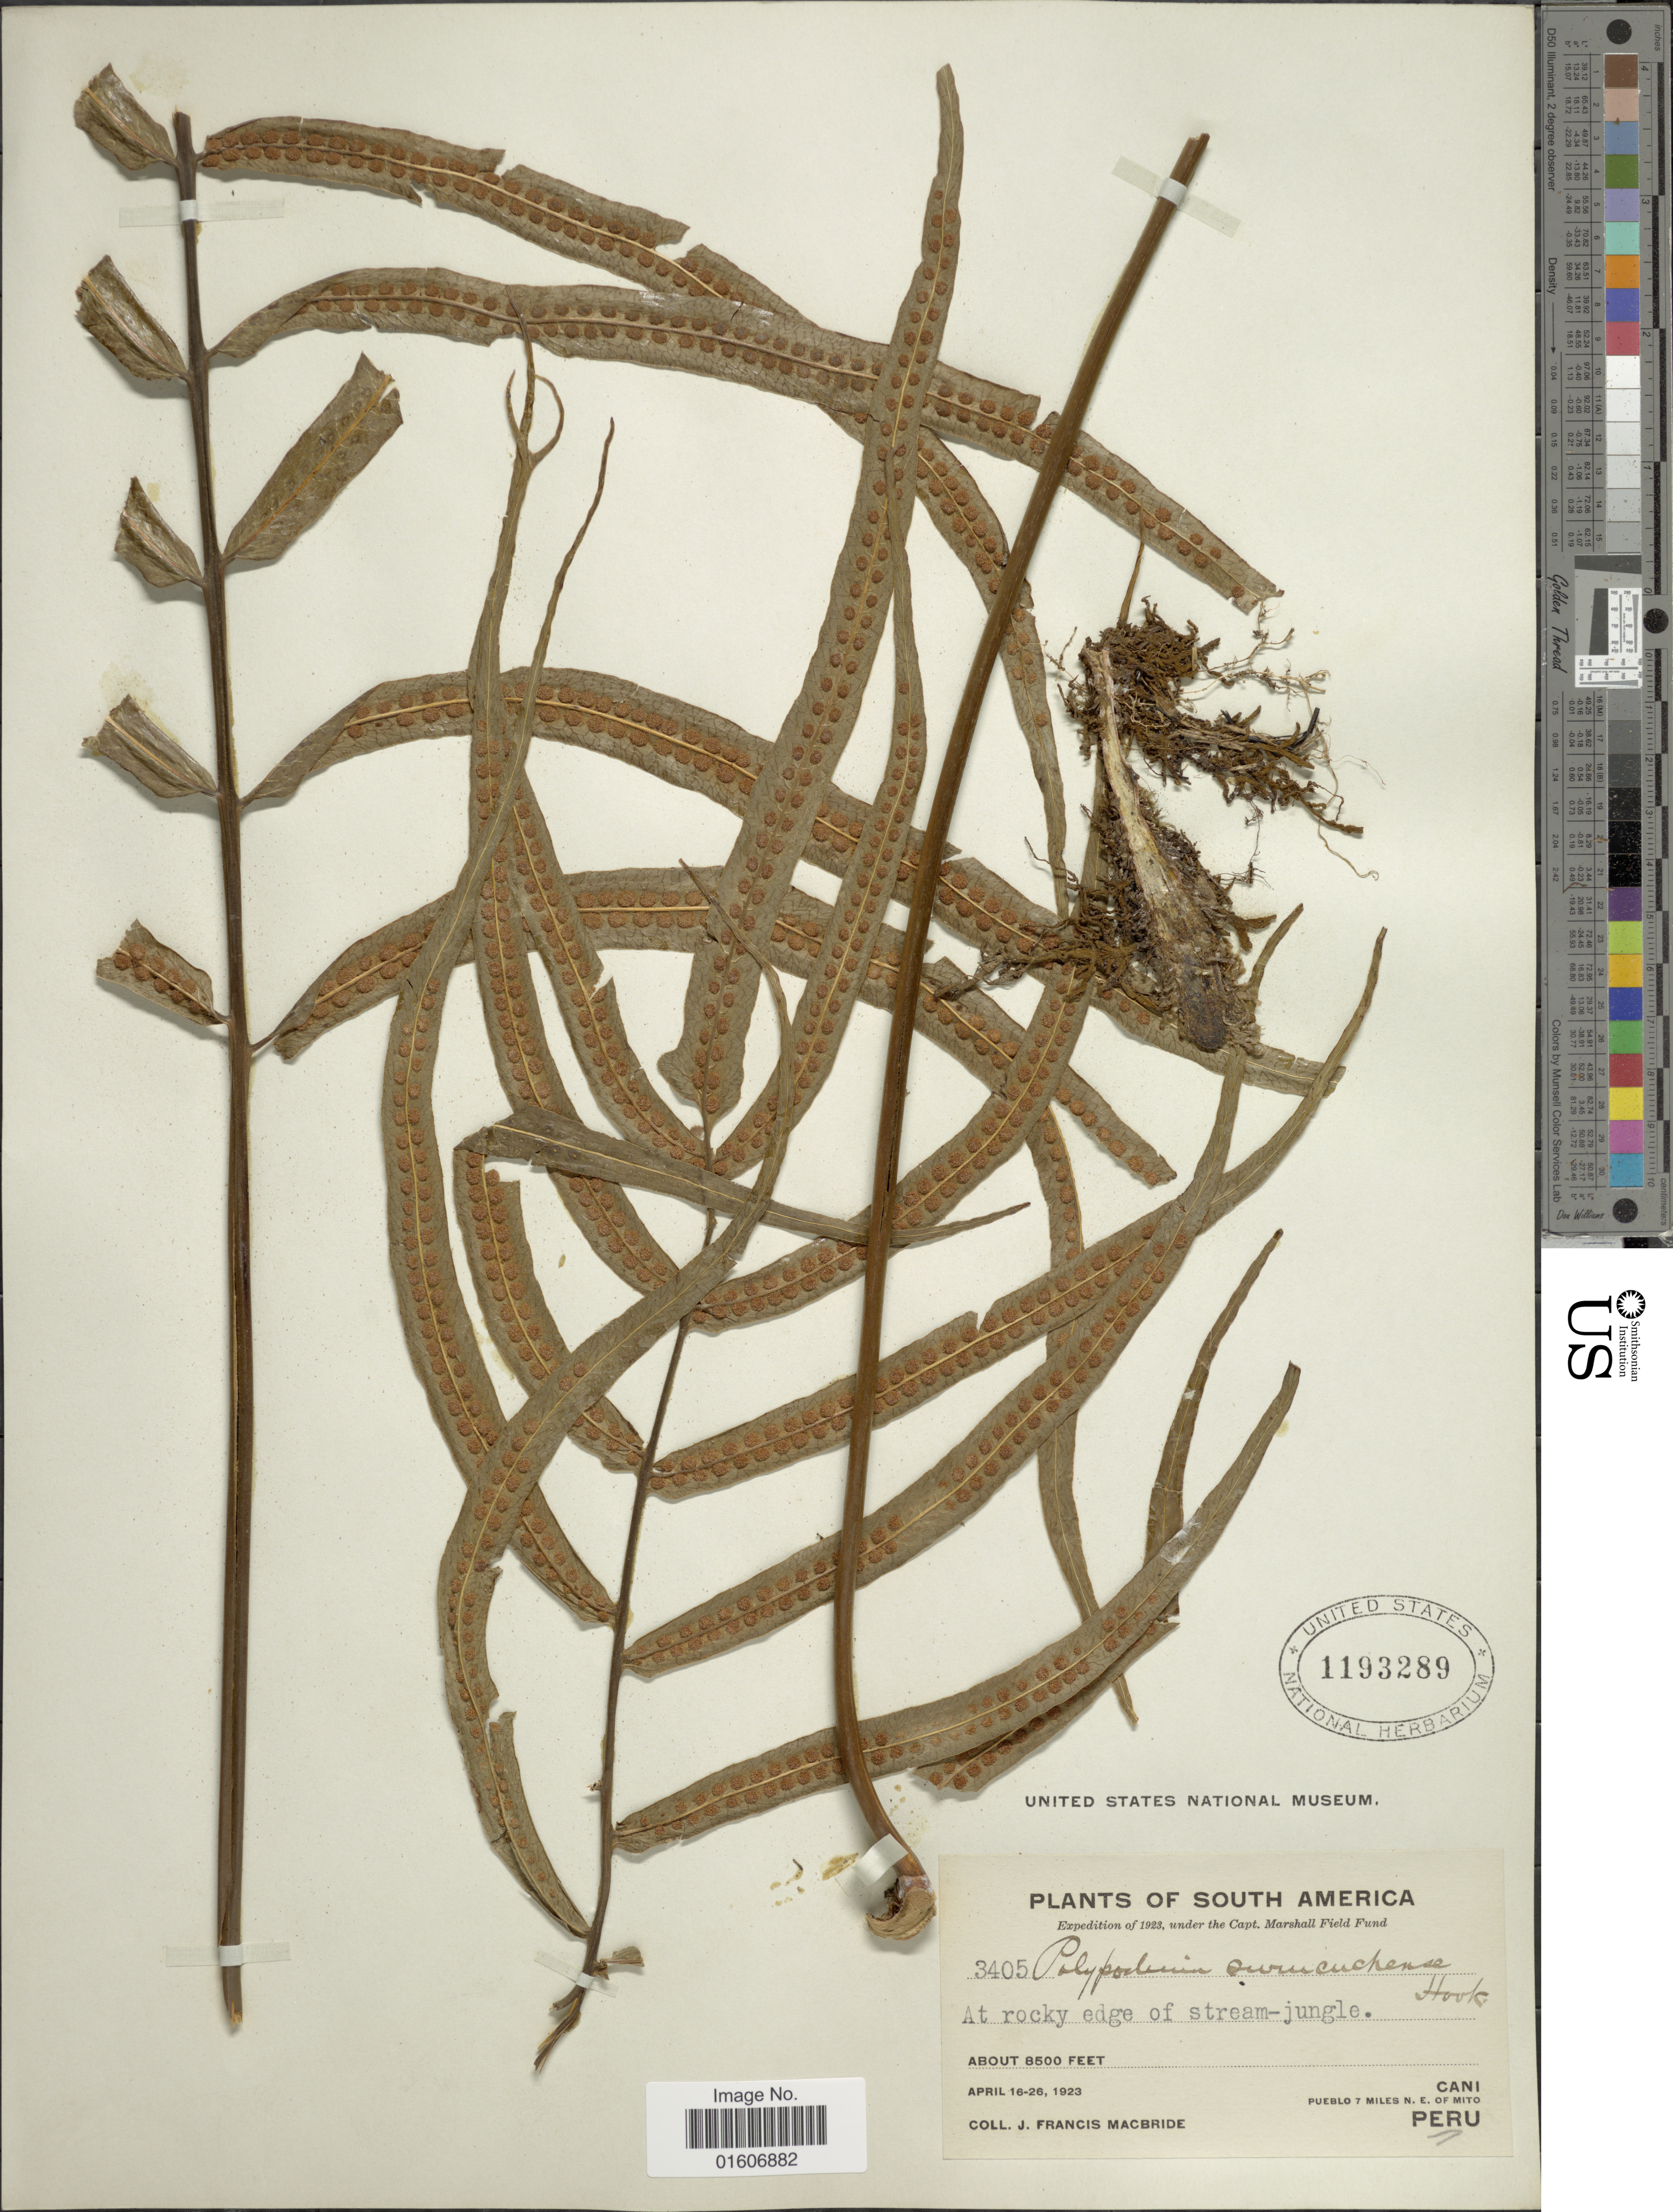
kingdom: Plantae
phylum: Tracheophyta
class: Polypodiopsida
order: Polypodiales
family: Polypodiaceae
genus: Serpocaulon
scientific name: Serpocaulon sessilifolium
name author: (Desv.) A.R. Sm.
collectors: J. F. Macbride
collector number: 3405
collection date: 1923-04-16/1923-04-26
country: Peru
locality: Cani, Pueblo 7 miles N.E. of Mito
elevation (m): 2591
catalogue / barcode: US 1193289